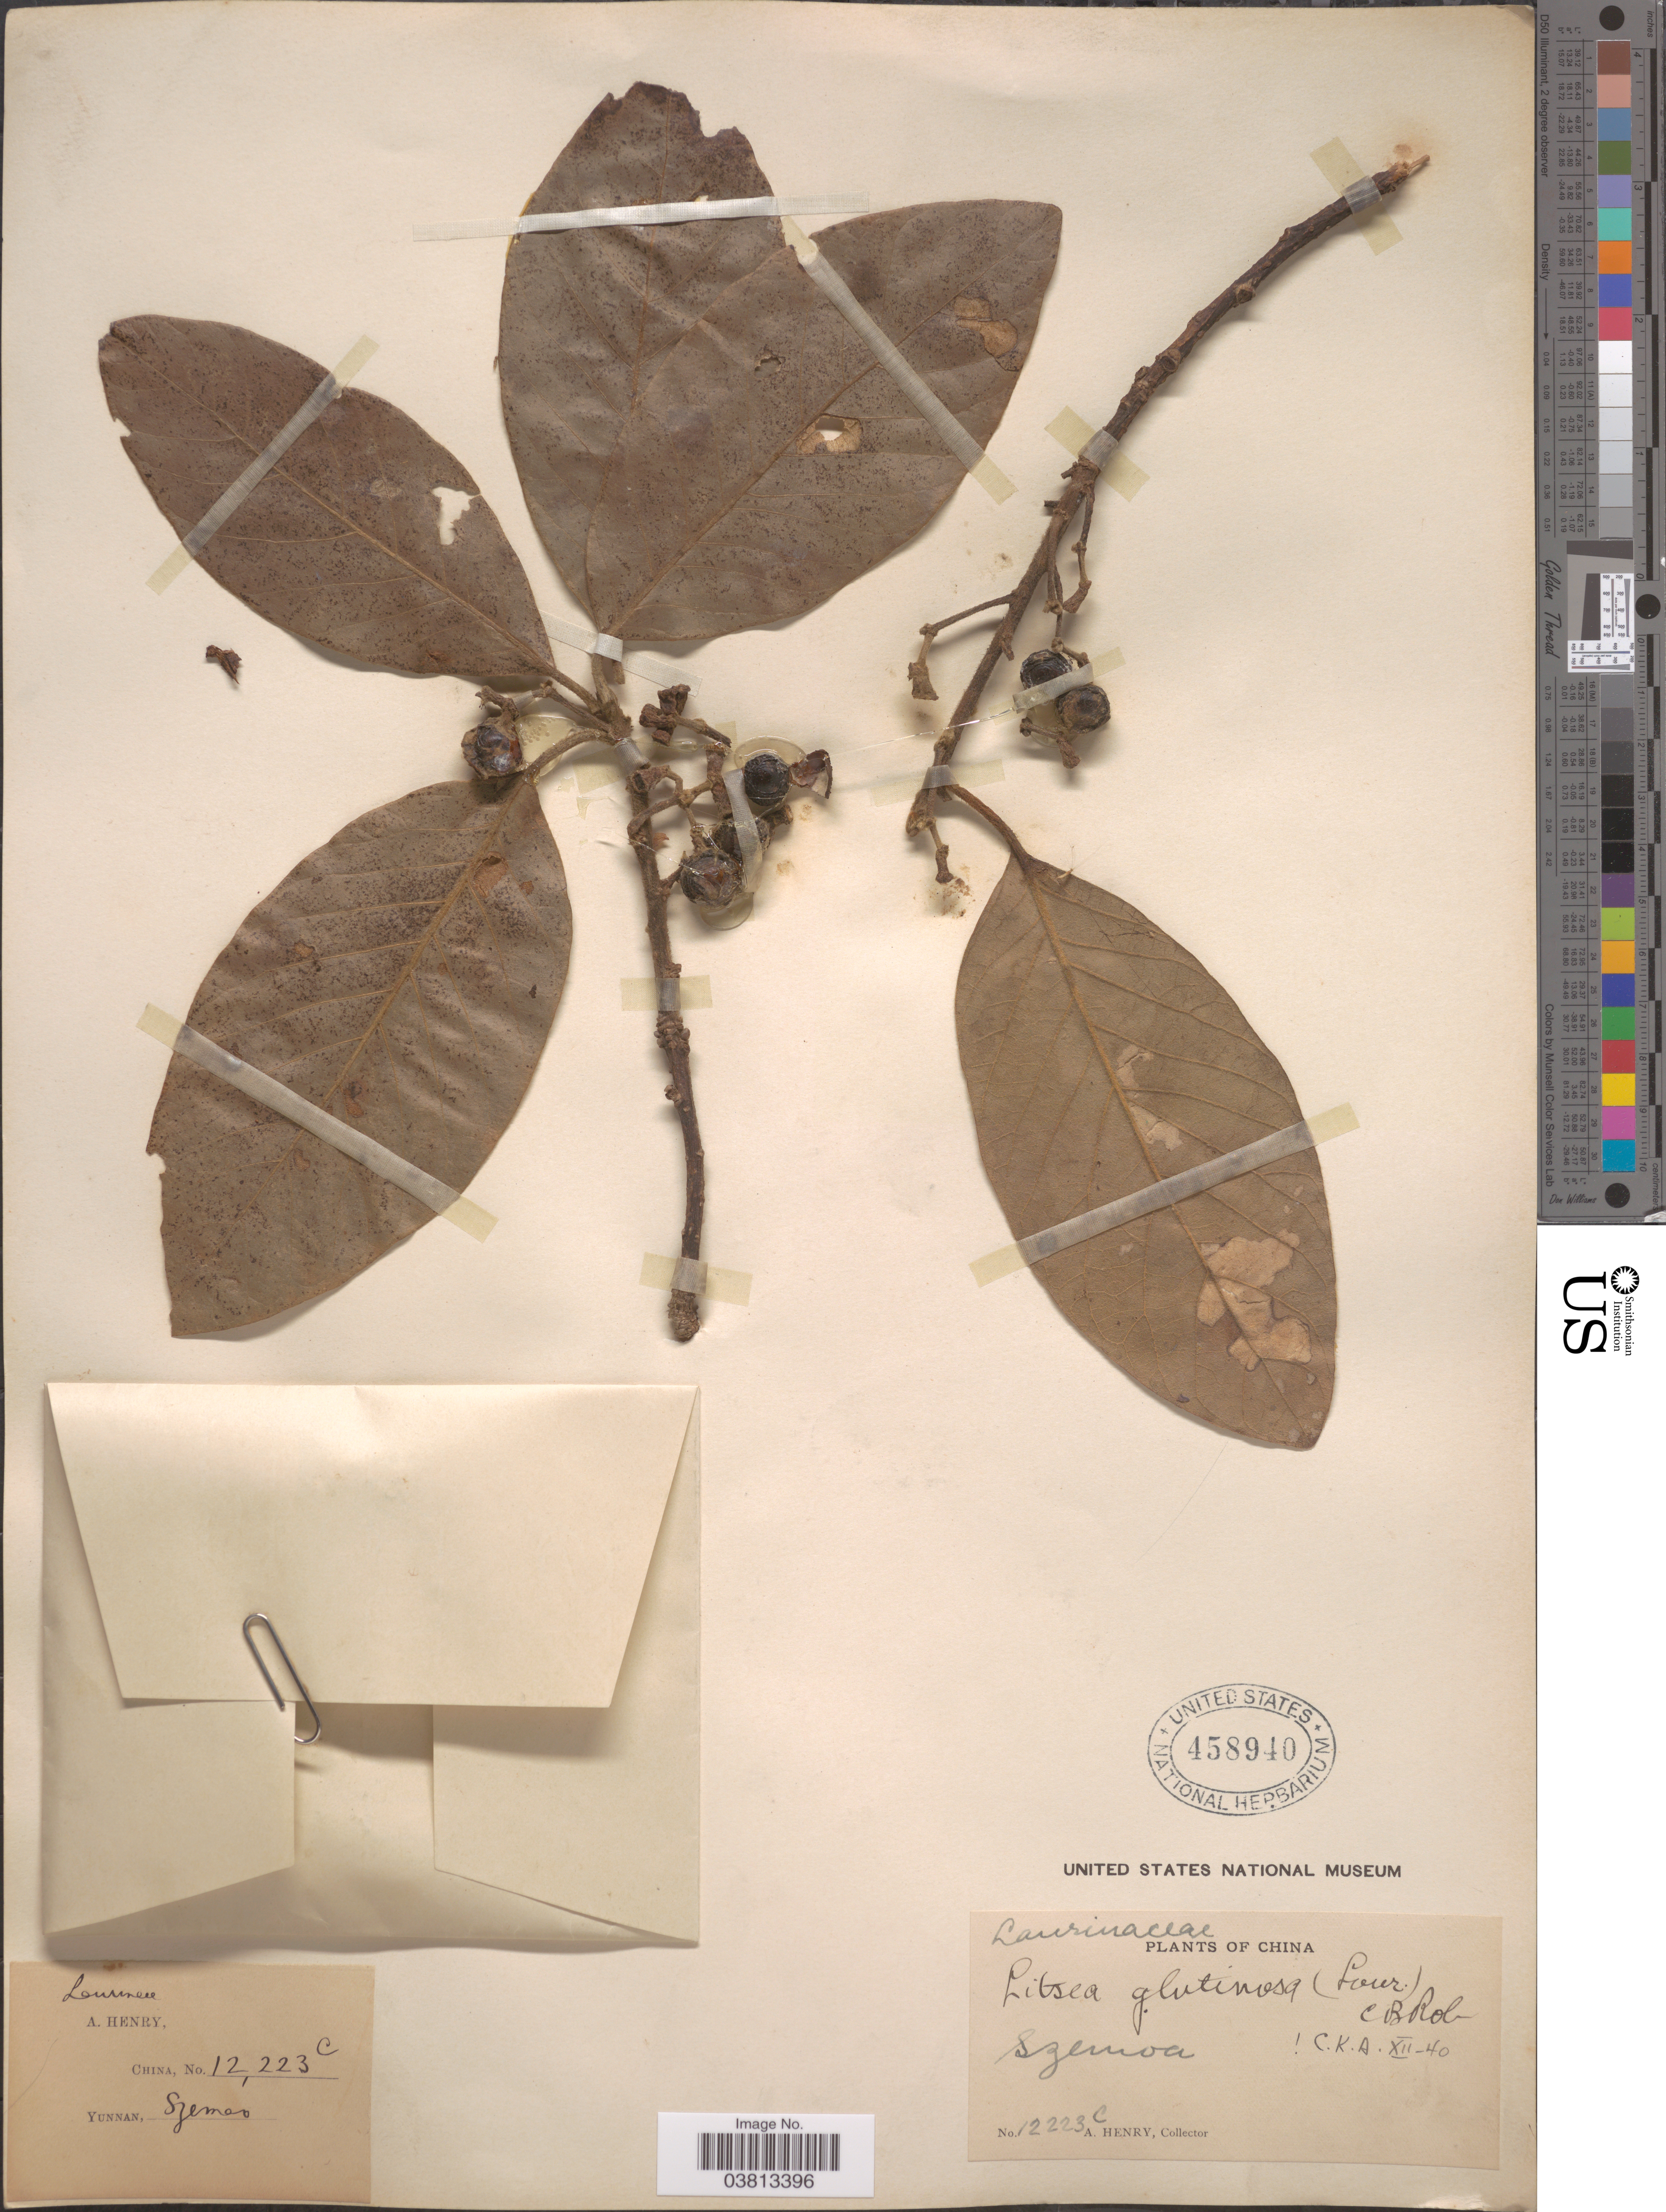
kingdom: Plantae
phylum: Tracheophyta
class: Magnoliopsida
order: Laurales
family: Lauraceae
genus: Litsea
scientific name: Litsea glutinosa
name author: (Lour.) C.B. Rob.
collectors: A. Henry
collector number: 12223 C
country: China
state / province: Yunnan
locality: Szemoa.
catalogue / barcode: US 458940